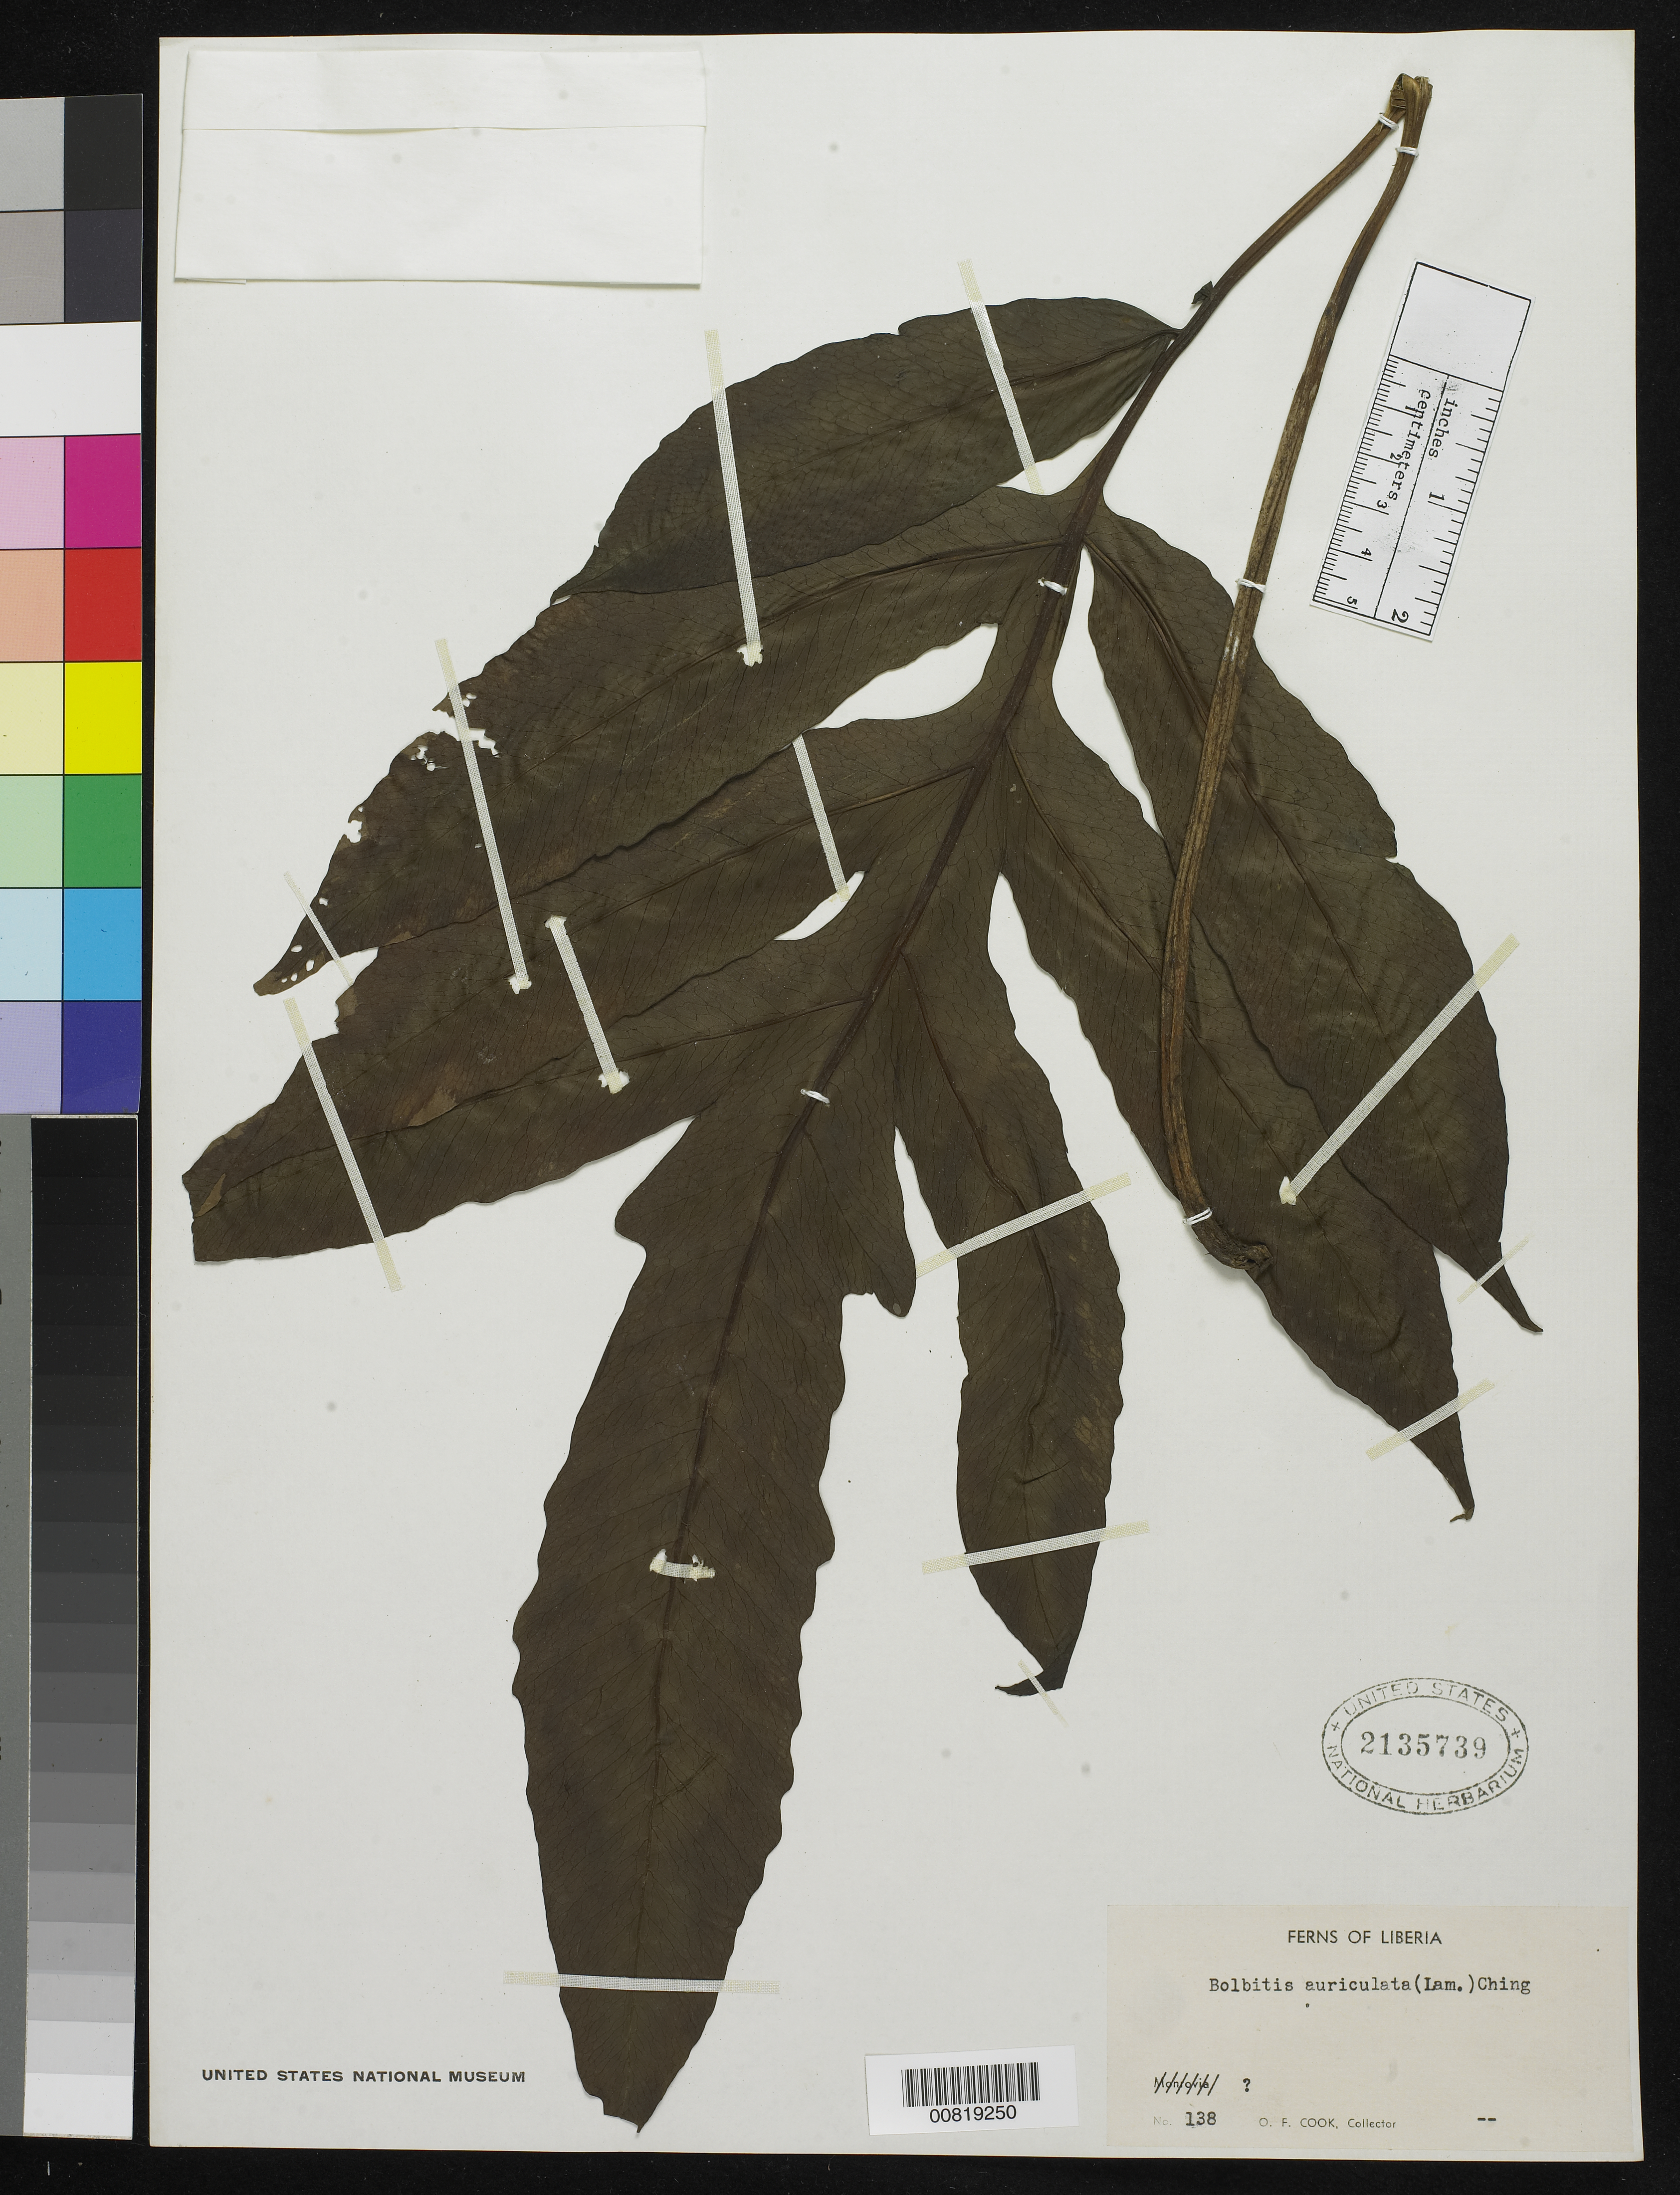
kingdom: Plantae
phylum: Tracheophyta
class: Polypodiopsida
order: Polypodiales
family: Dryopteridaceae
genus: Bolbitis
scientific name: Bolbitis auriculata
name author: (Lam.) Alston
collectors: O. F. Cook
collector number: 138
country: Liberia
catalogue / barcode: US 2135739